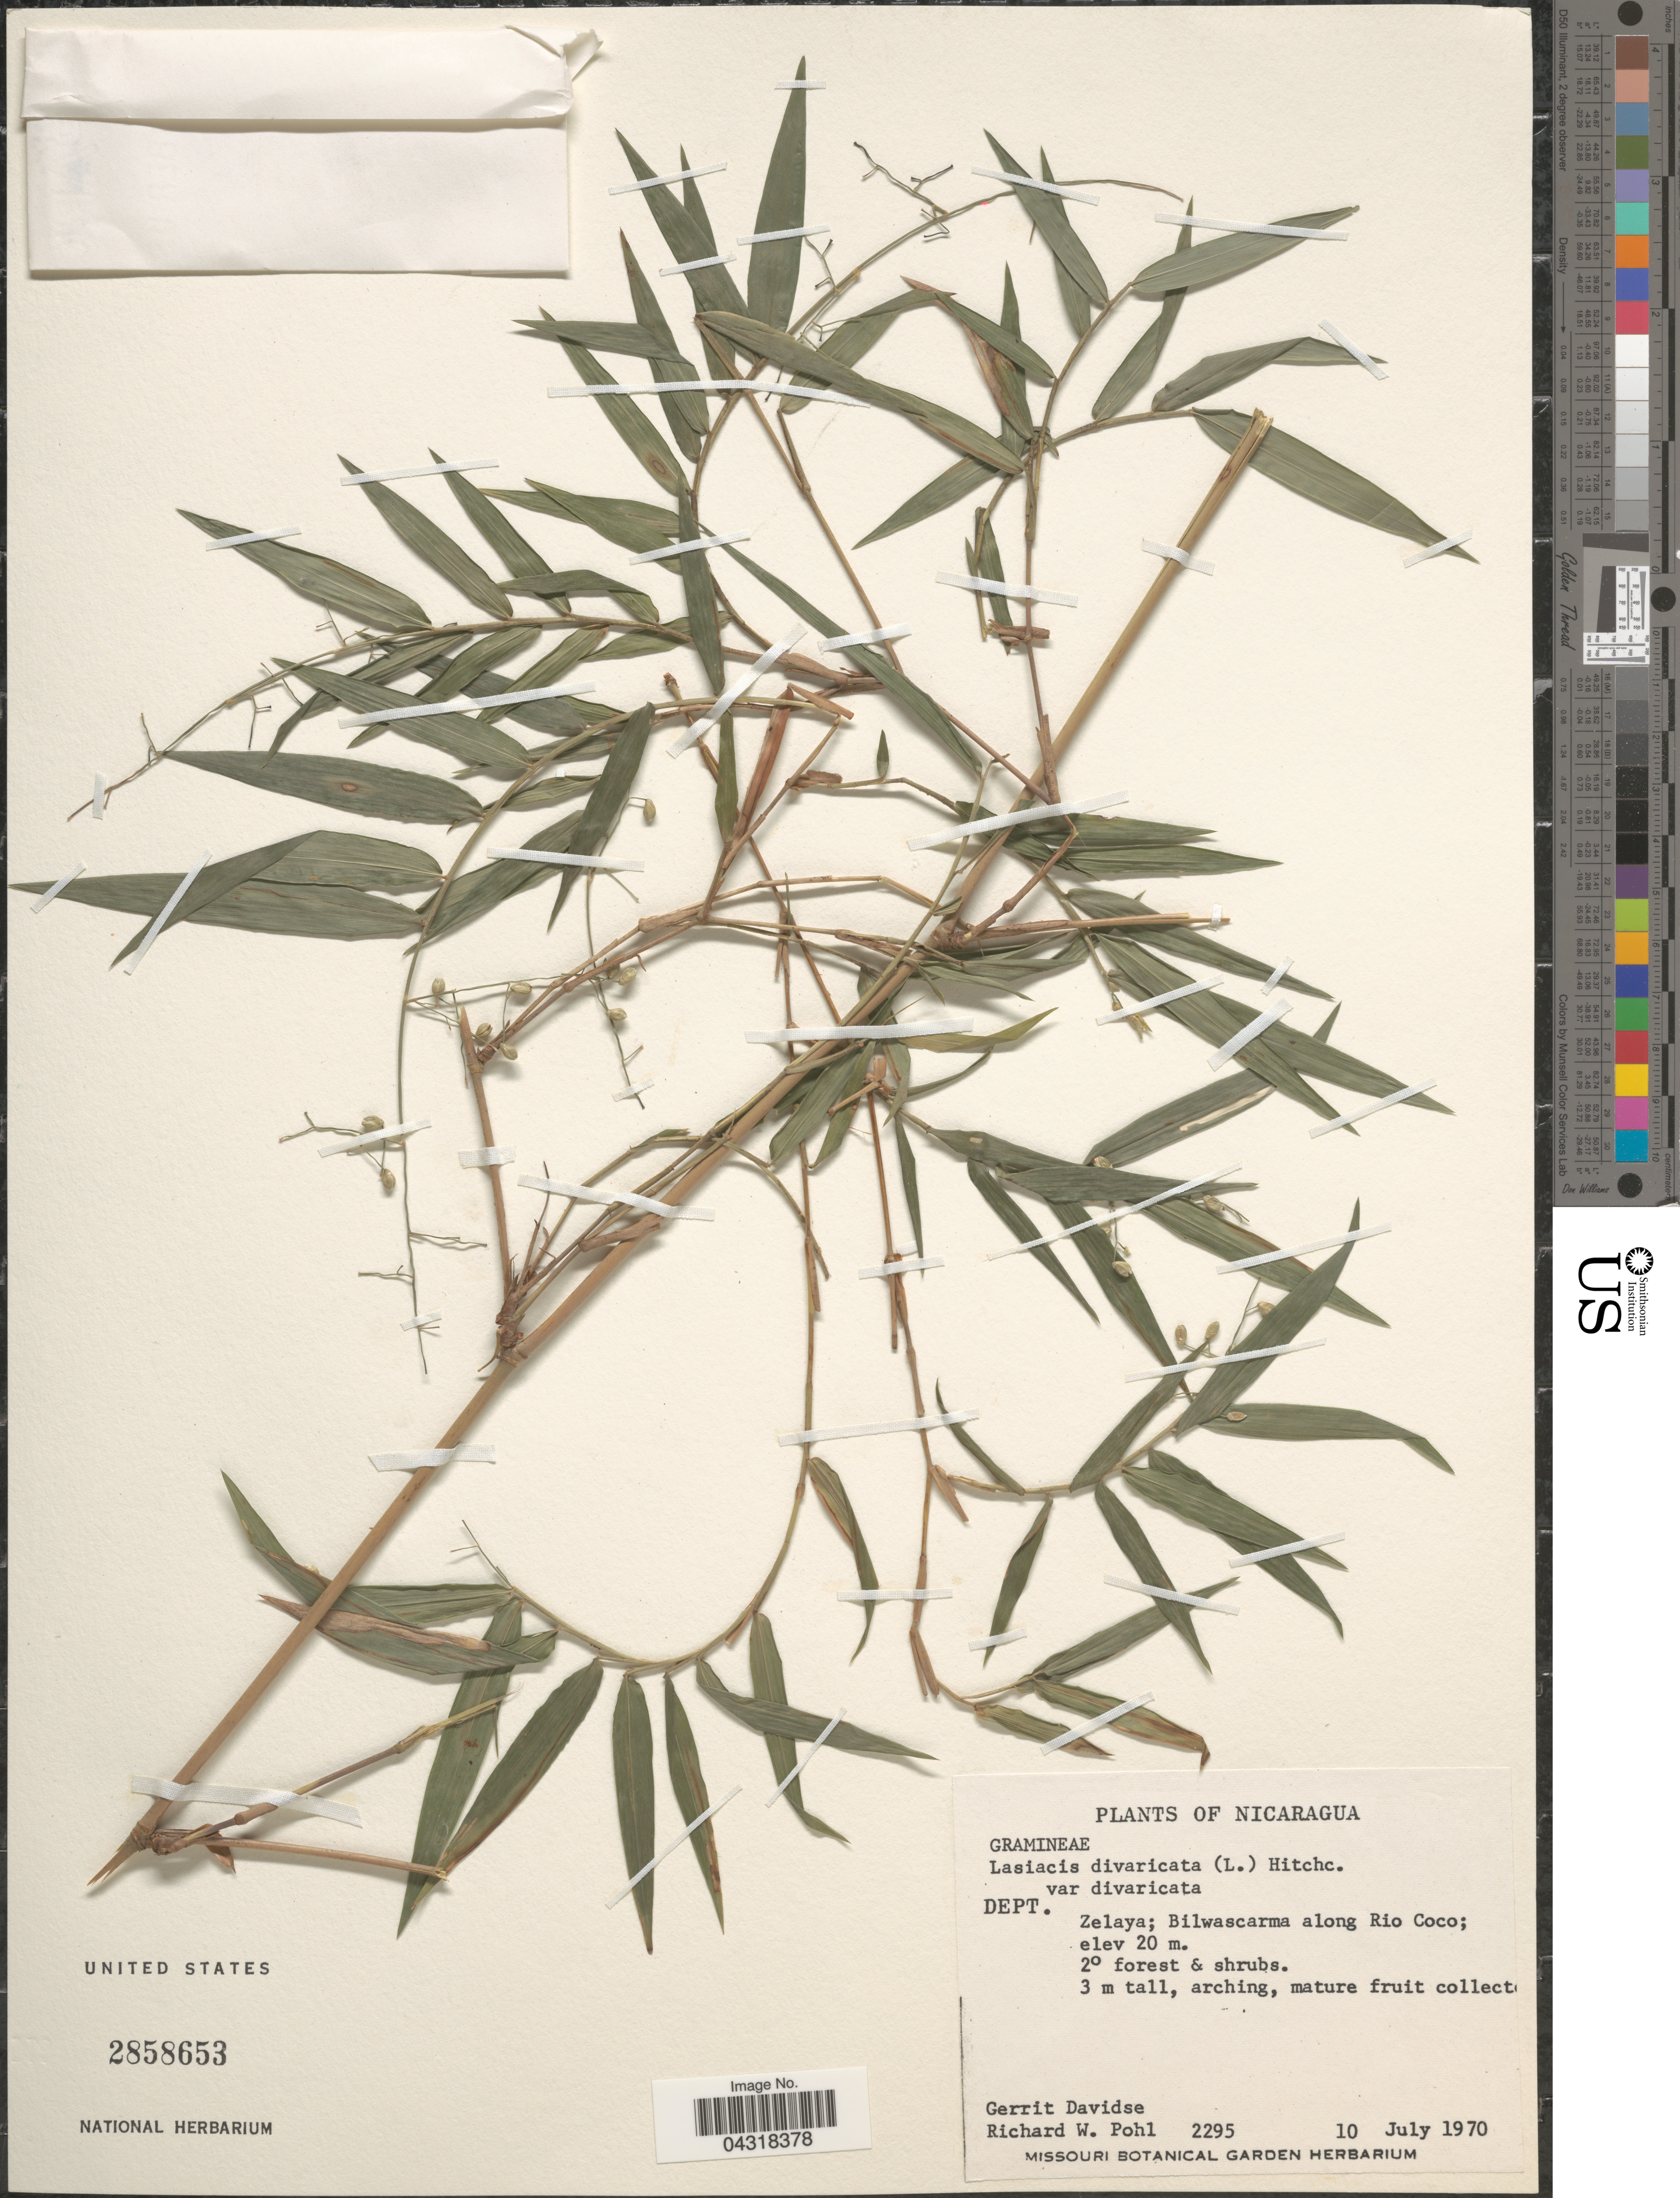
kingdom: Plantae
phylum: Tracheophyta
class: Liliopsida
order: Poales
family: Poaceae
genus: Lasiacis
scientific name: Lasiacis divaricata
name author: (L.) Hitchc.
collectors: G. Davidse & R. W. Pohl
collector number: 2295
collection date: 1970-07-10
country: Nicaragua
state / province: Atlántico Norte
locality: Dept. Zelaya; Bilwascarma along Rio Coco.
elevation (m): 20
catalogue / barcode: US 2858653